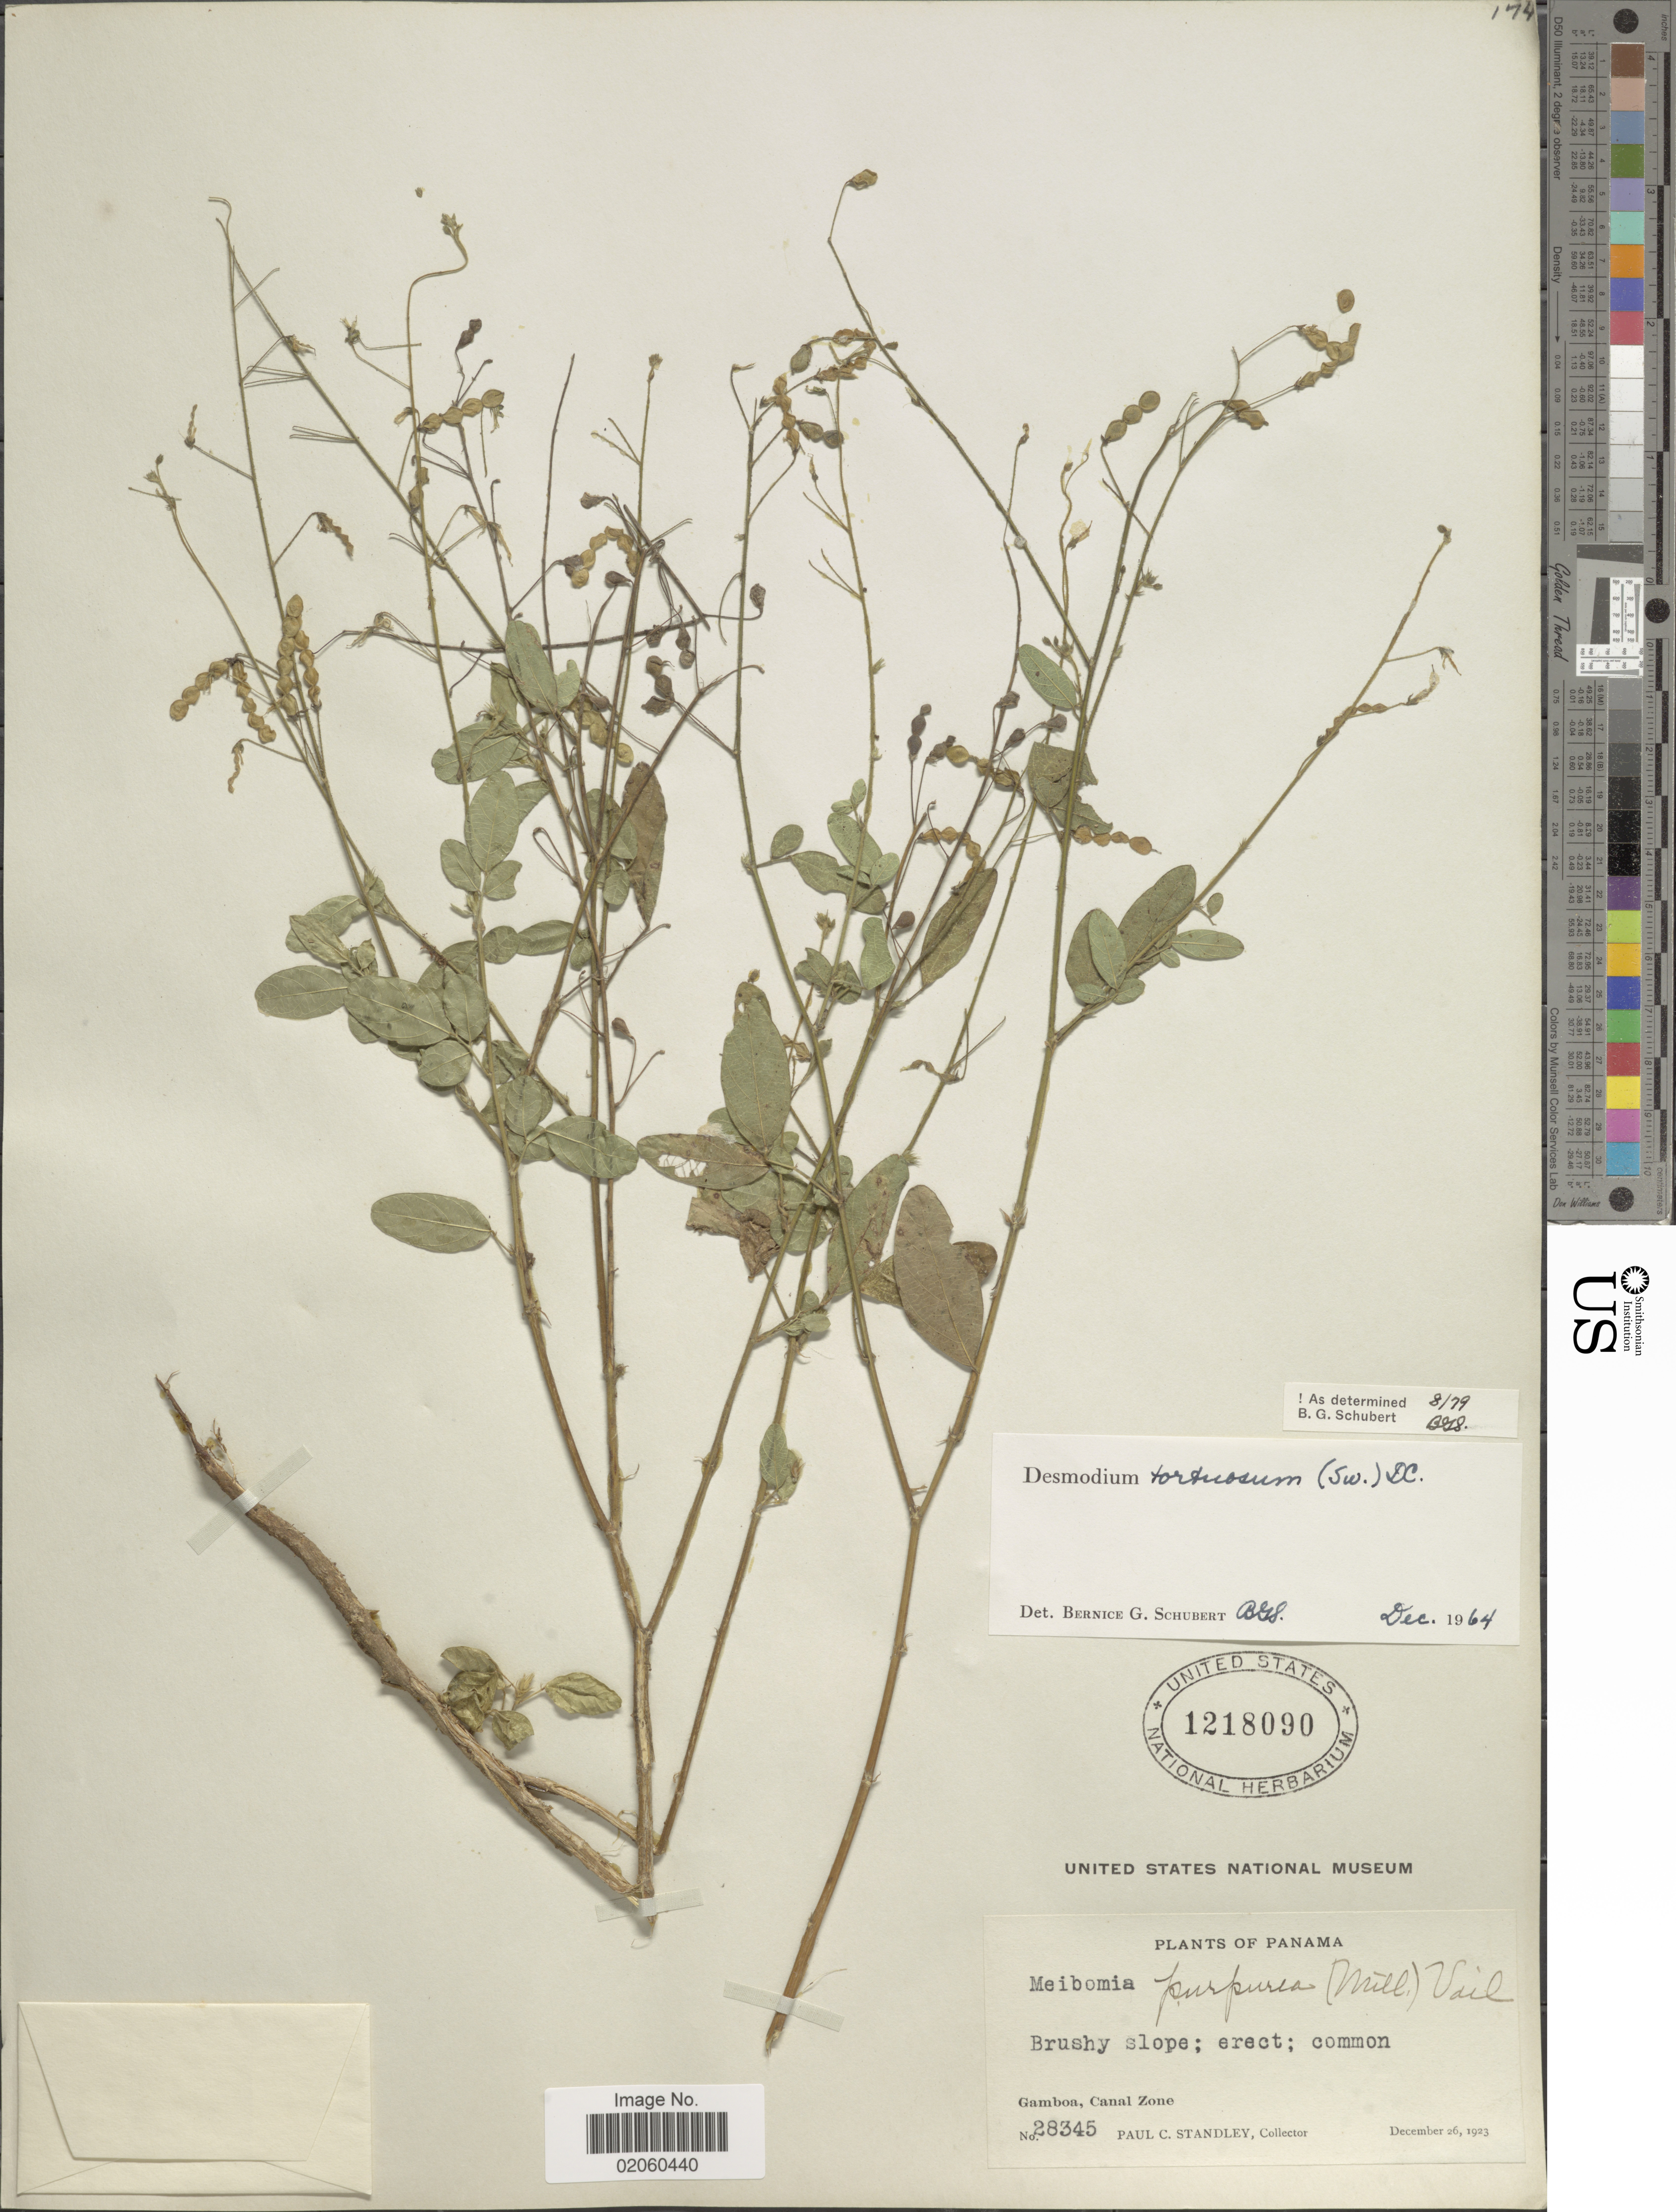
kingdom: Plantae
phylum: Tracheophyta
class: Magnoliopsida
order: Fabales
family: Fabaceae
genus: Desmodium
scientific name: Desmodium tortuosum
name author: (Sw.) DC.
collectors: P. C. Standley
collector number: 28345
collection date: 1923-12-26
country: Panama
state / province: Colón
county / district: Canal Zone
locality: Gamboa, Canal Zone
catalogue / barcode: US 1218090